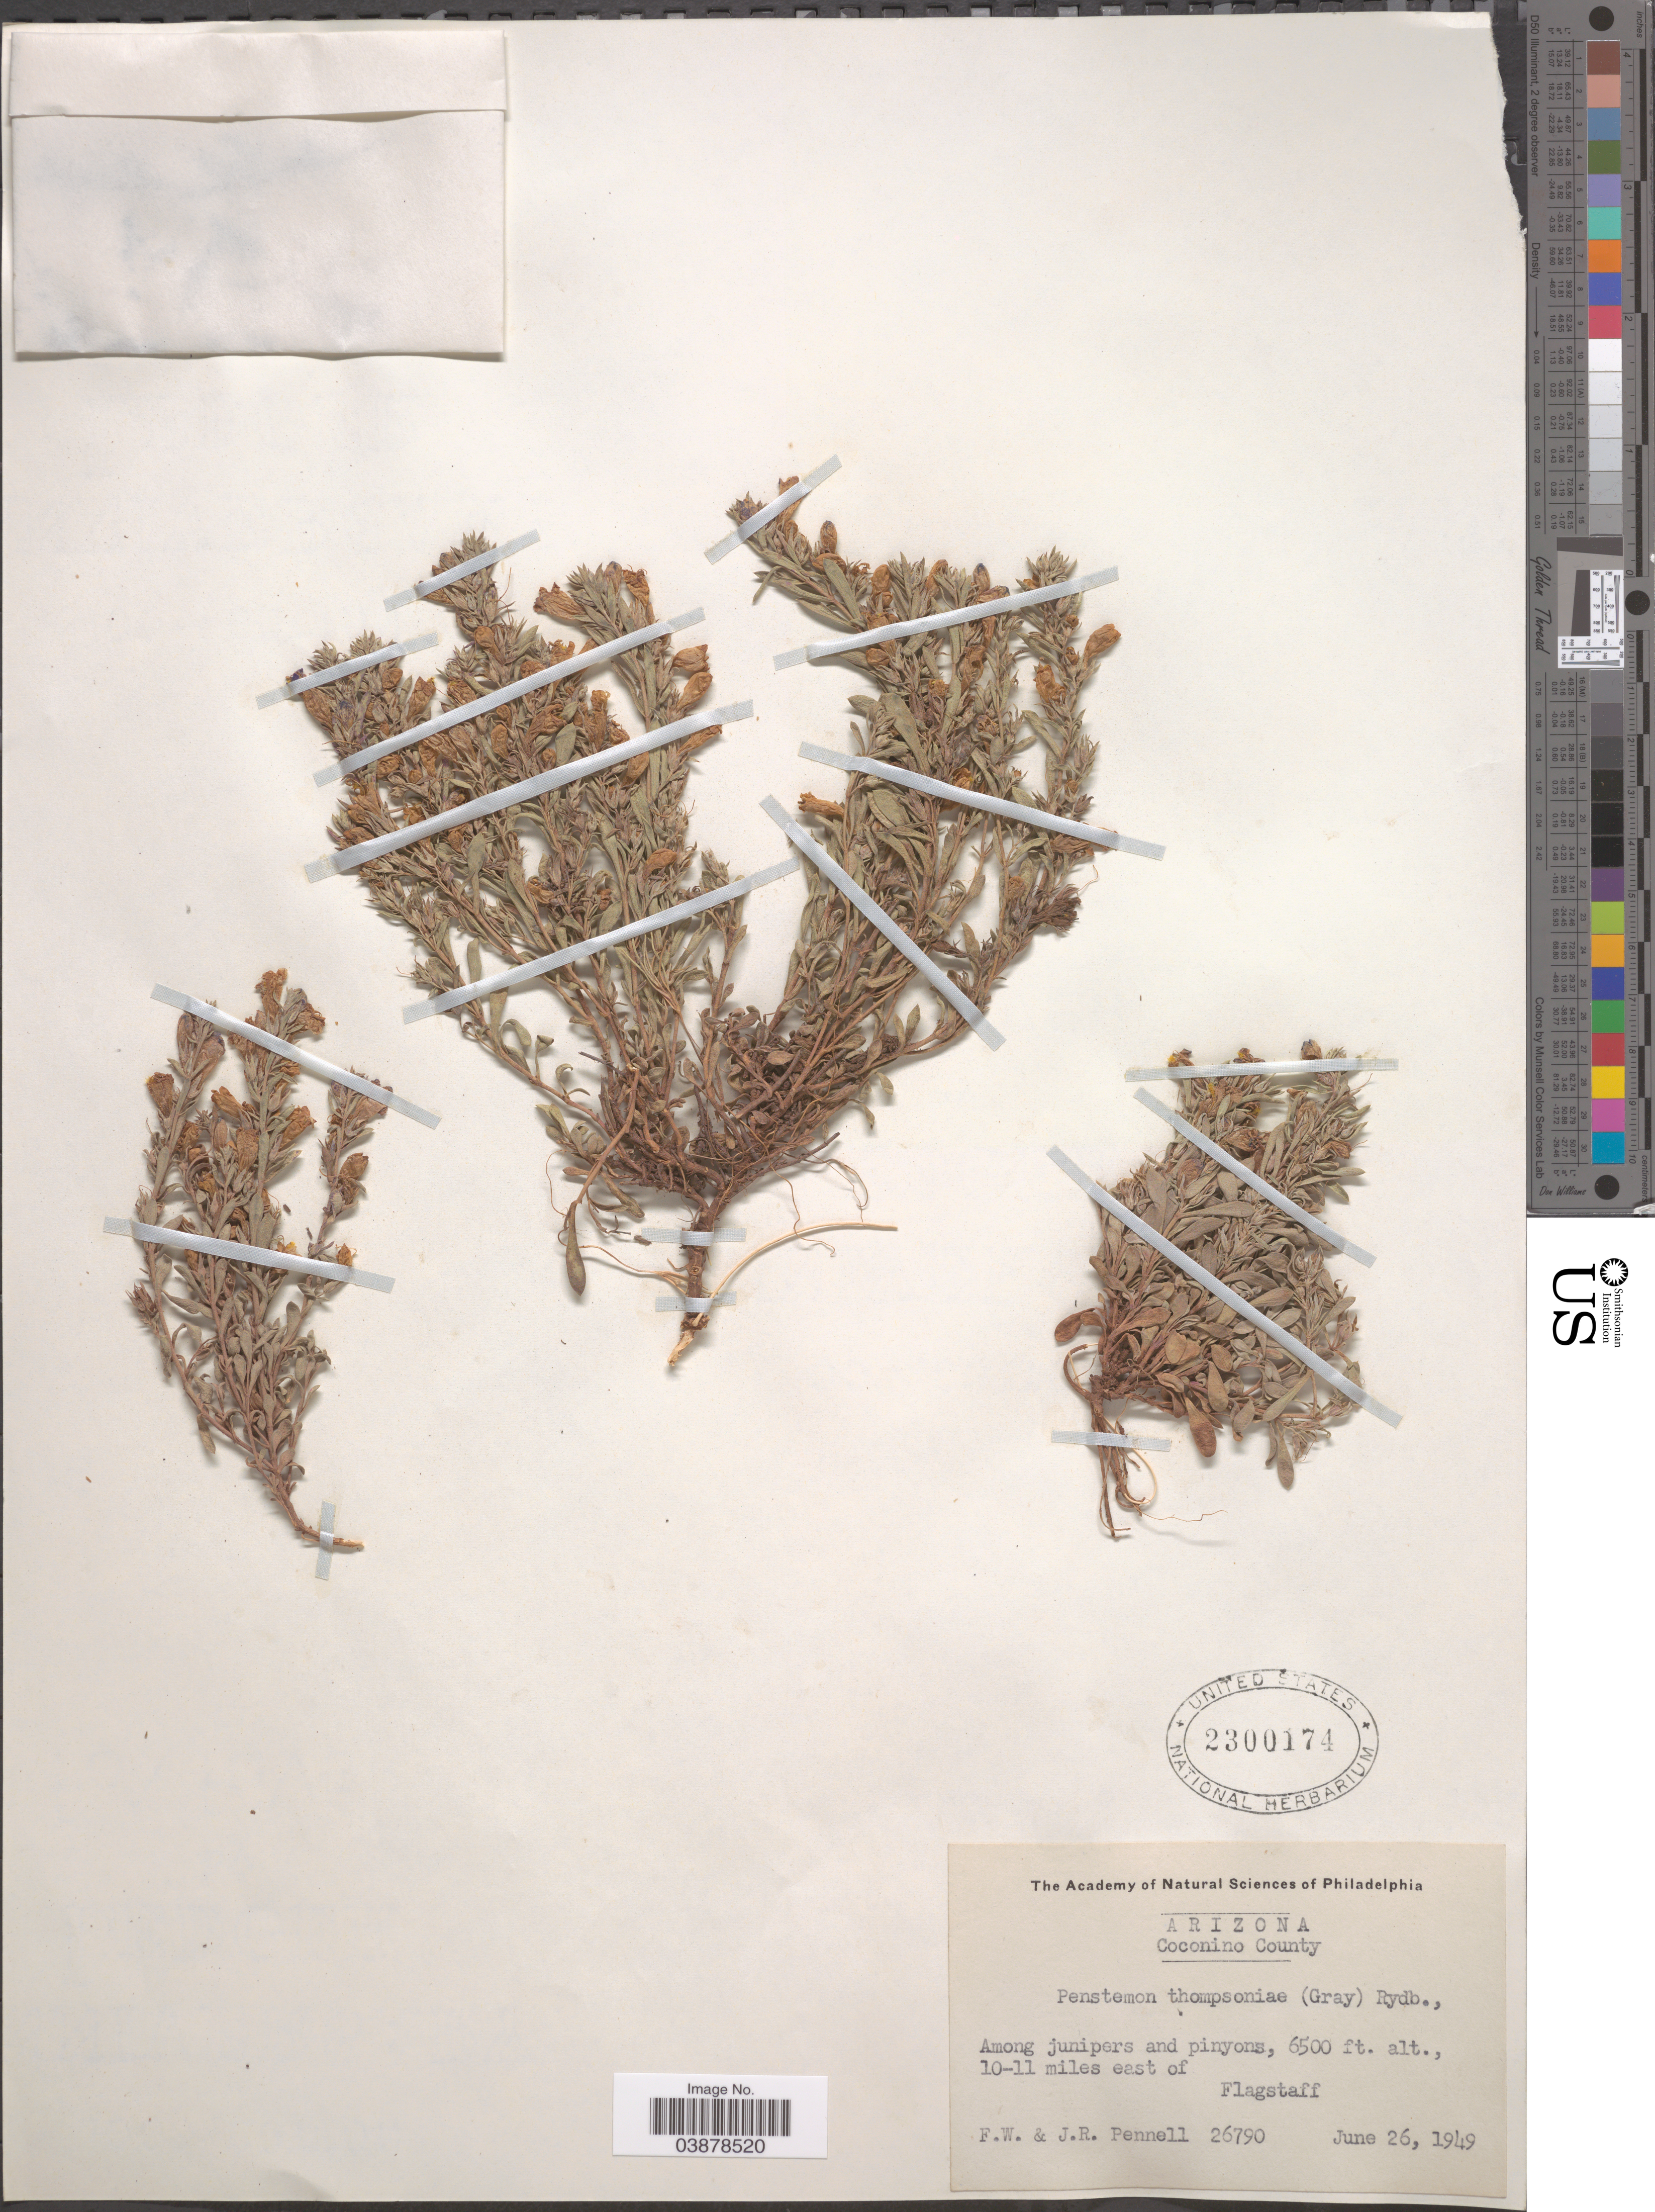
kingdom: Plantae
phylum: Tracheophyta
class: Magnoliopsida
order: Lamiales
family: Plantaginaceae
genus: Penstemon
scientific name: Penstemon thompsonaie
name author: (A. Gray) Rydb.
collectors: F. W. Pennell & J. Pennell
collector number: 26790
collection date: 1949-06-26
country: United States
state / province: Arizona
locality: Coconino County. 10-11 miles east of Flagstaff.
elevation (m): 1981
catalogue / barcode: US 2300174